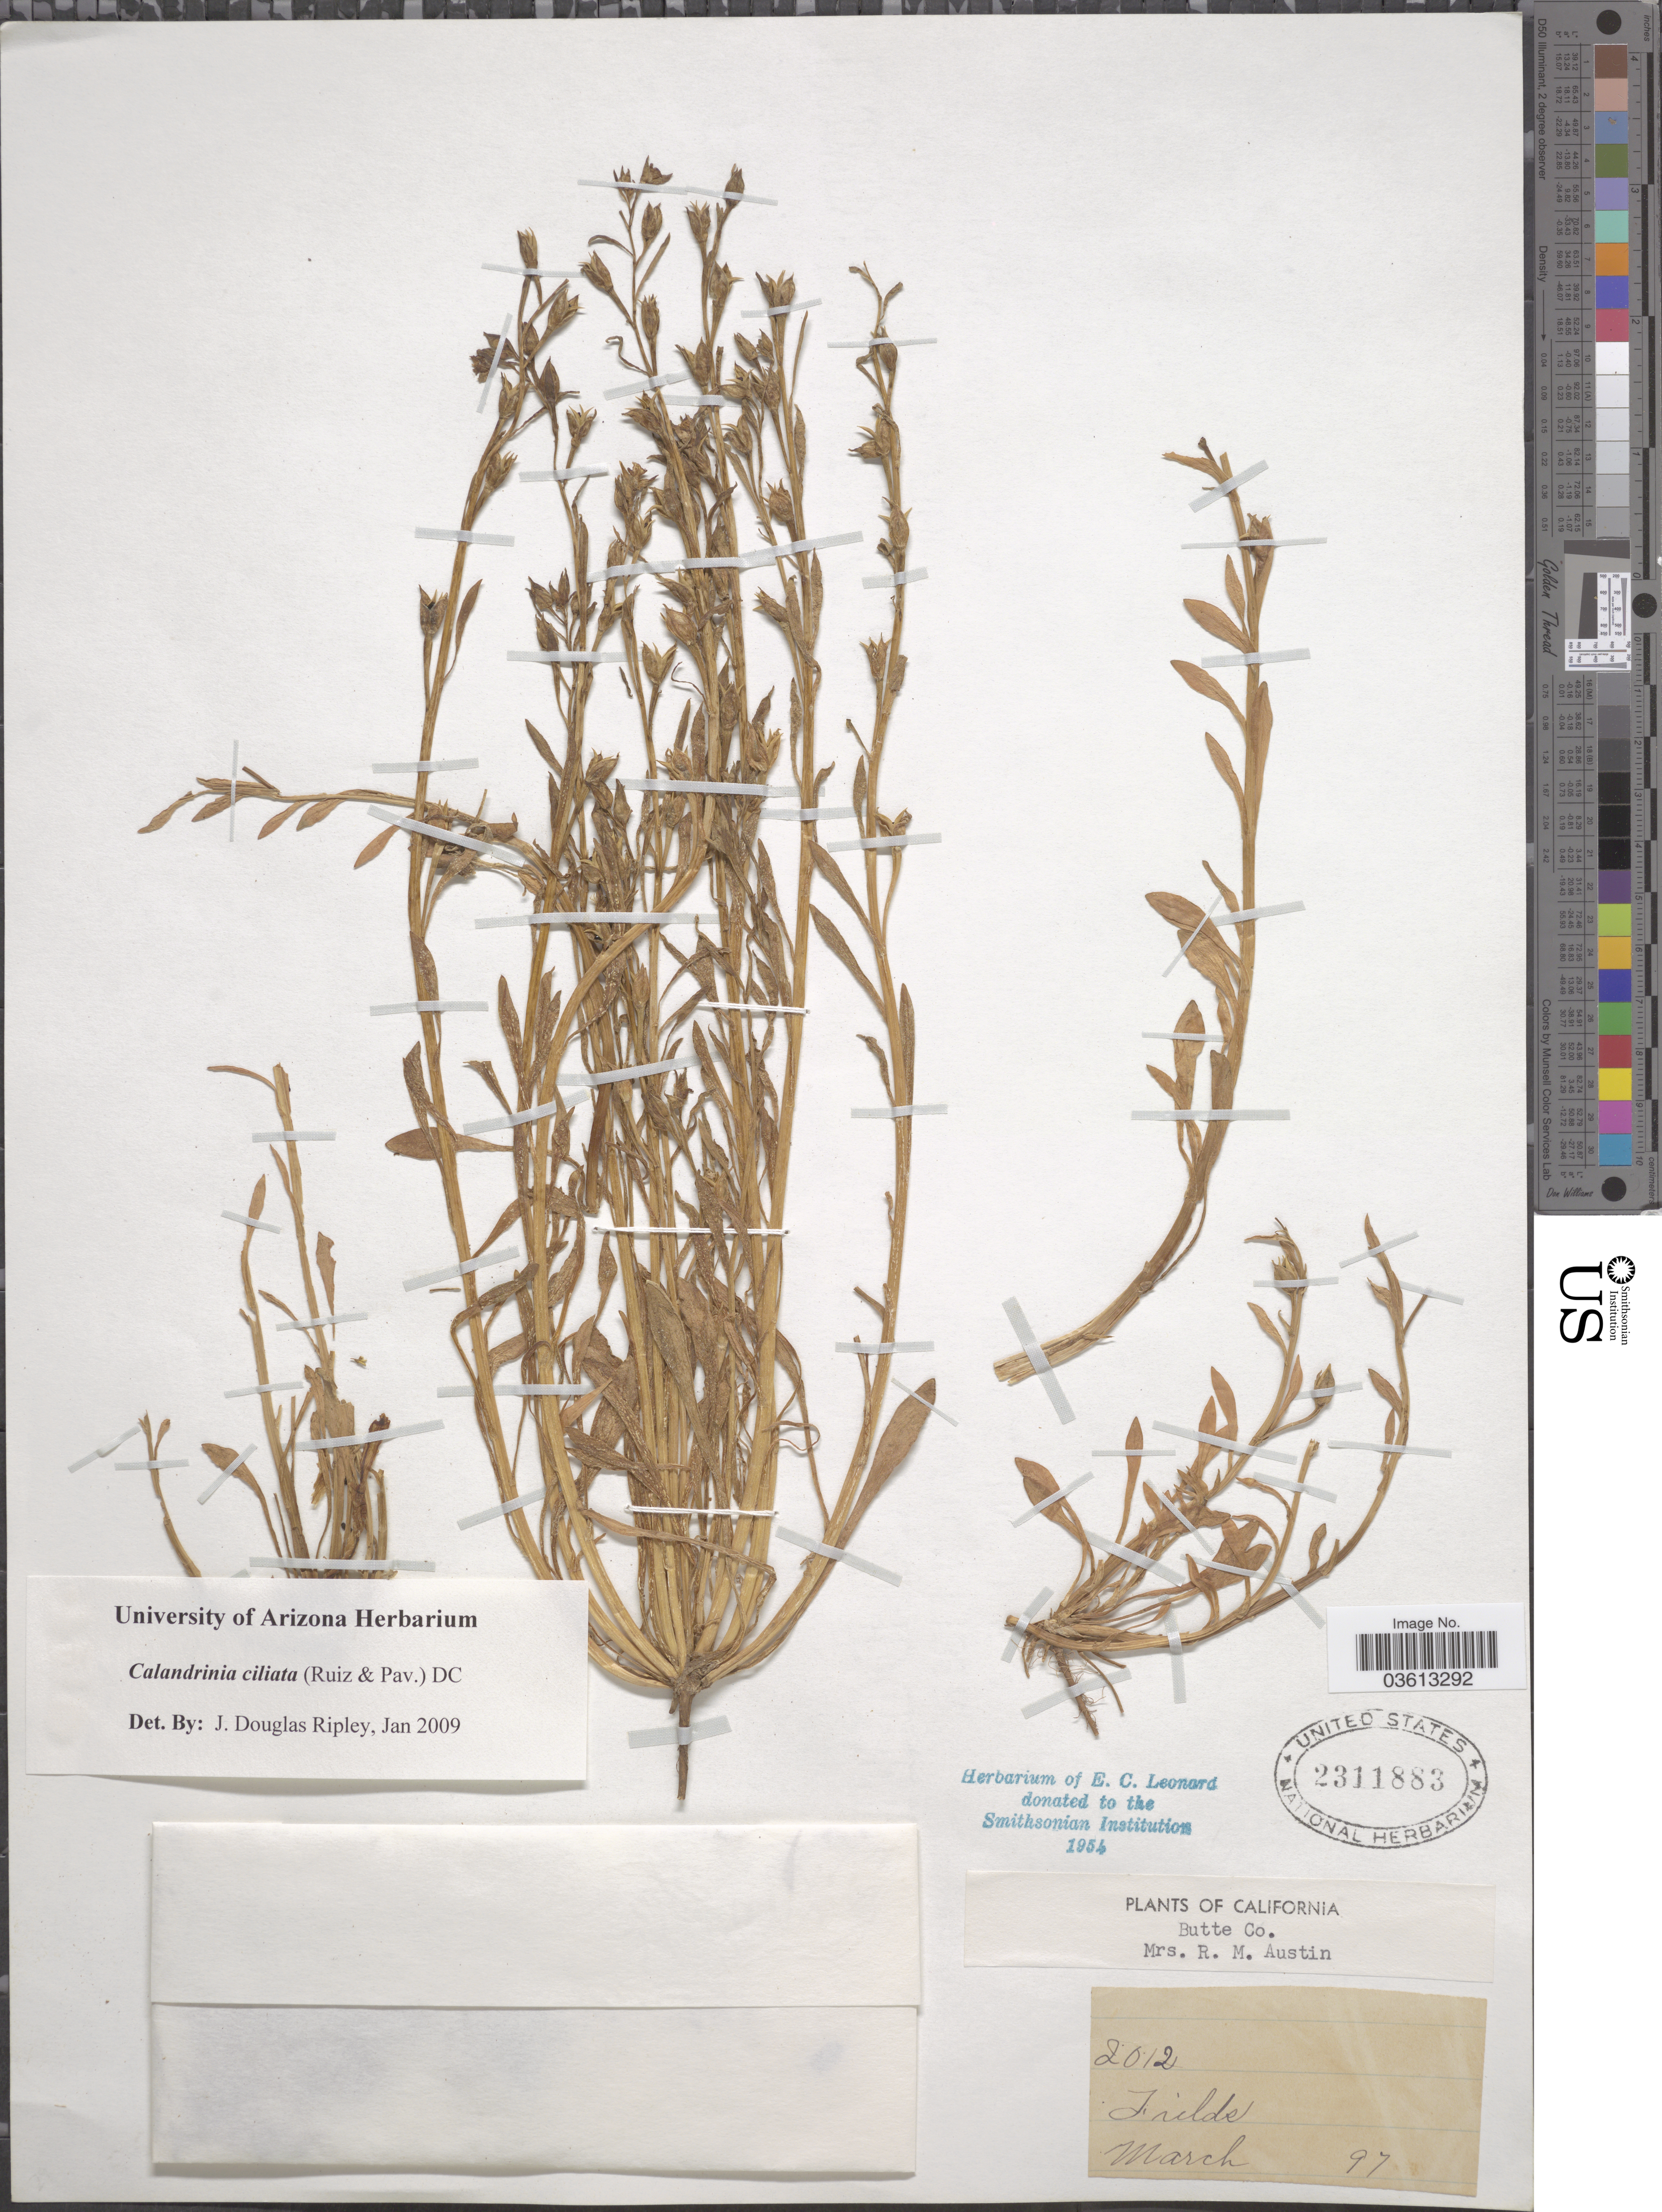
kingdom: Plantae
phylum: Tracheophyta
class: Magnoliopsida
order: Caryophyllales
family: Montiaceae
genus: Calandrinia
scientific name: Calandrinia ciliata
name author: (Ruiz & Pav.) DC.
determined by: Ripley, J. D.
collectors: R. Austin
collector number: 2012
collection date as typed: Transcribed d/m/y: /3/97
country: United States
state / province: California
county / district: Butte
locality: Butte Co. Fields.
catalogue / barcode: US 2311883